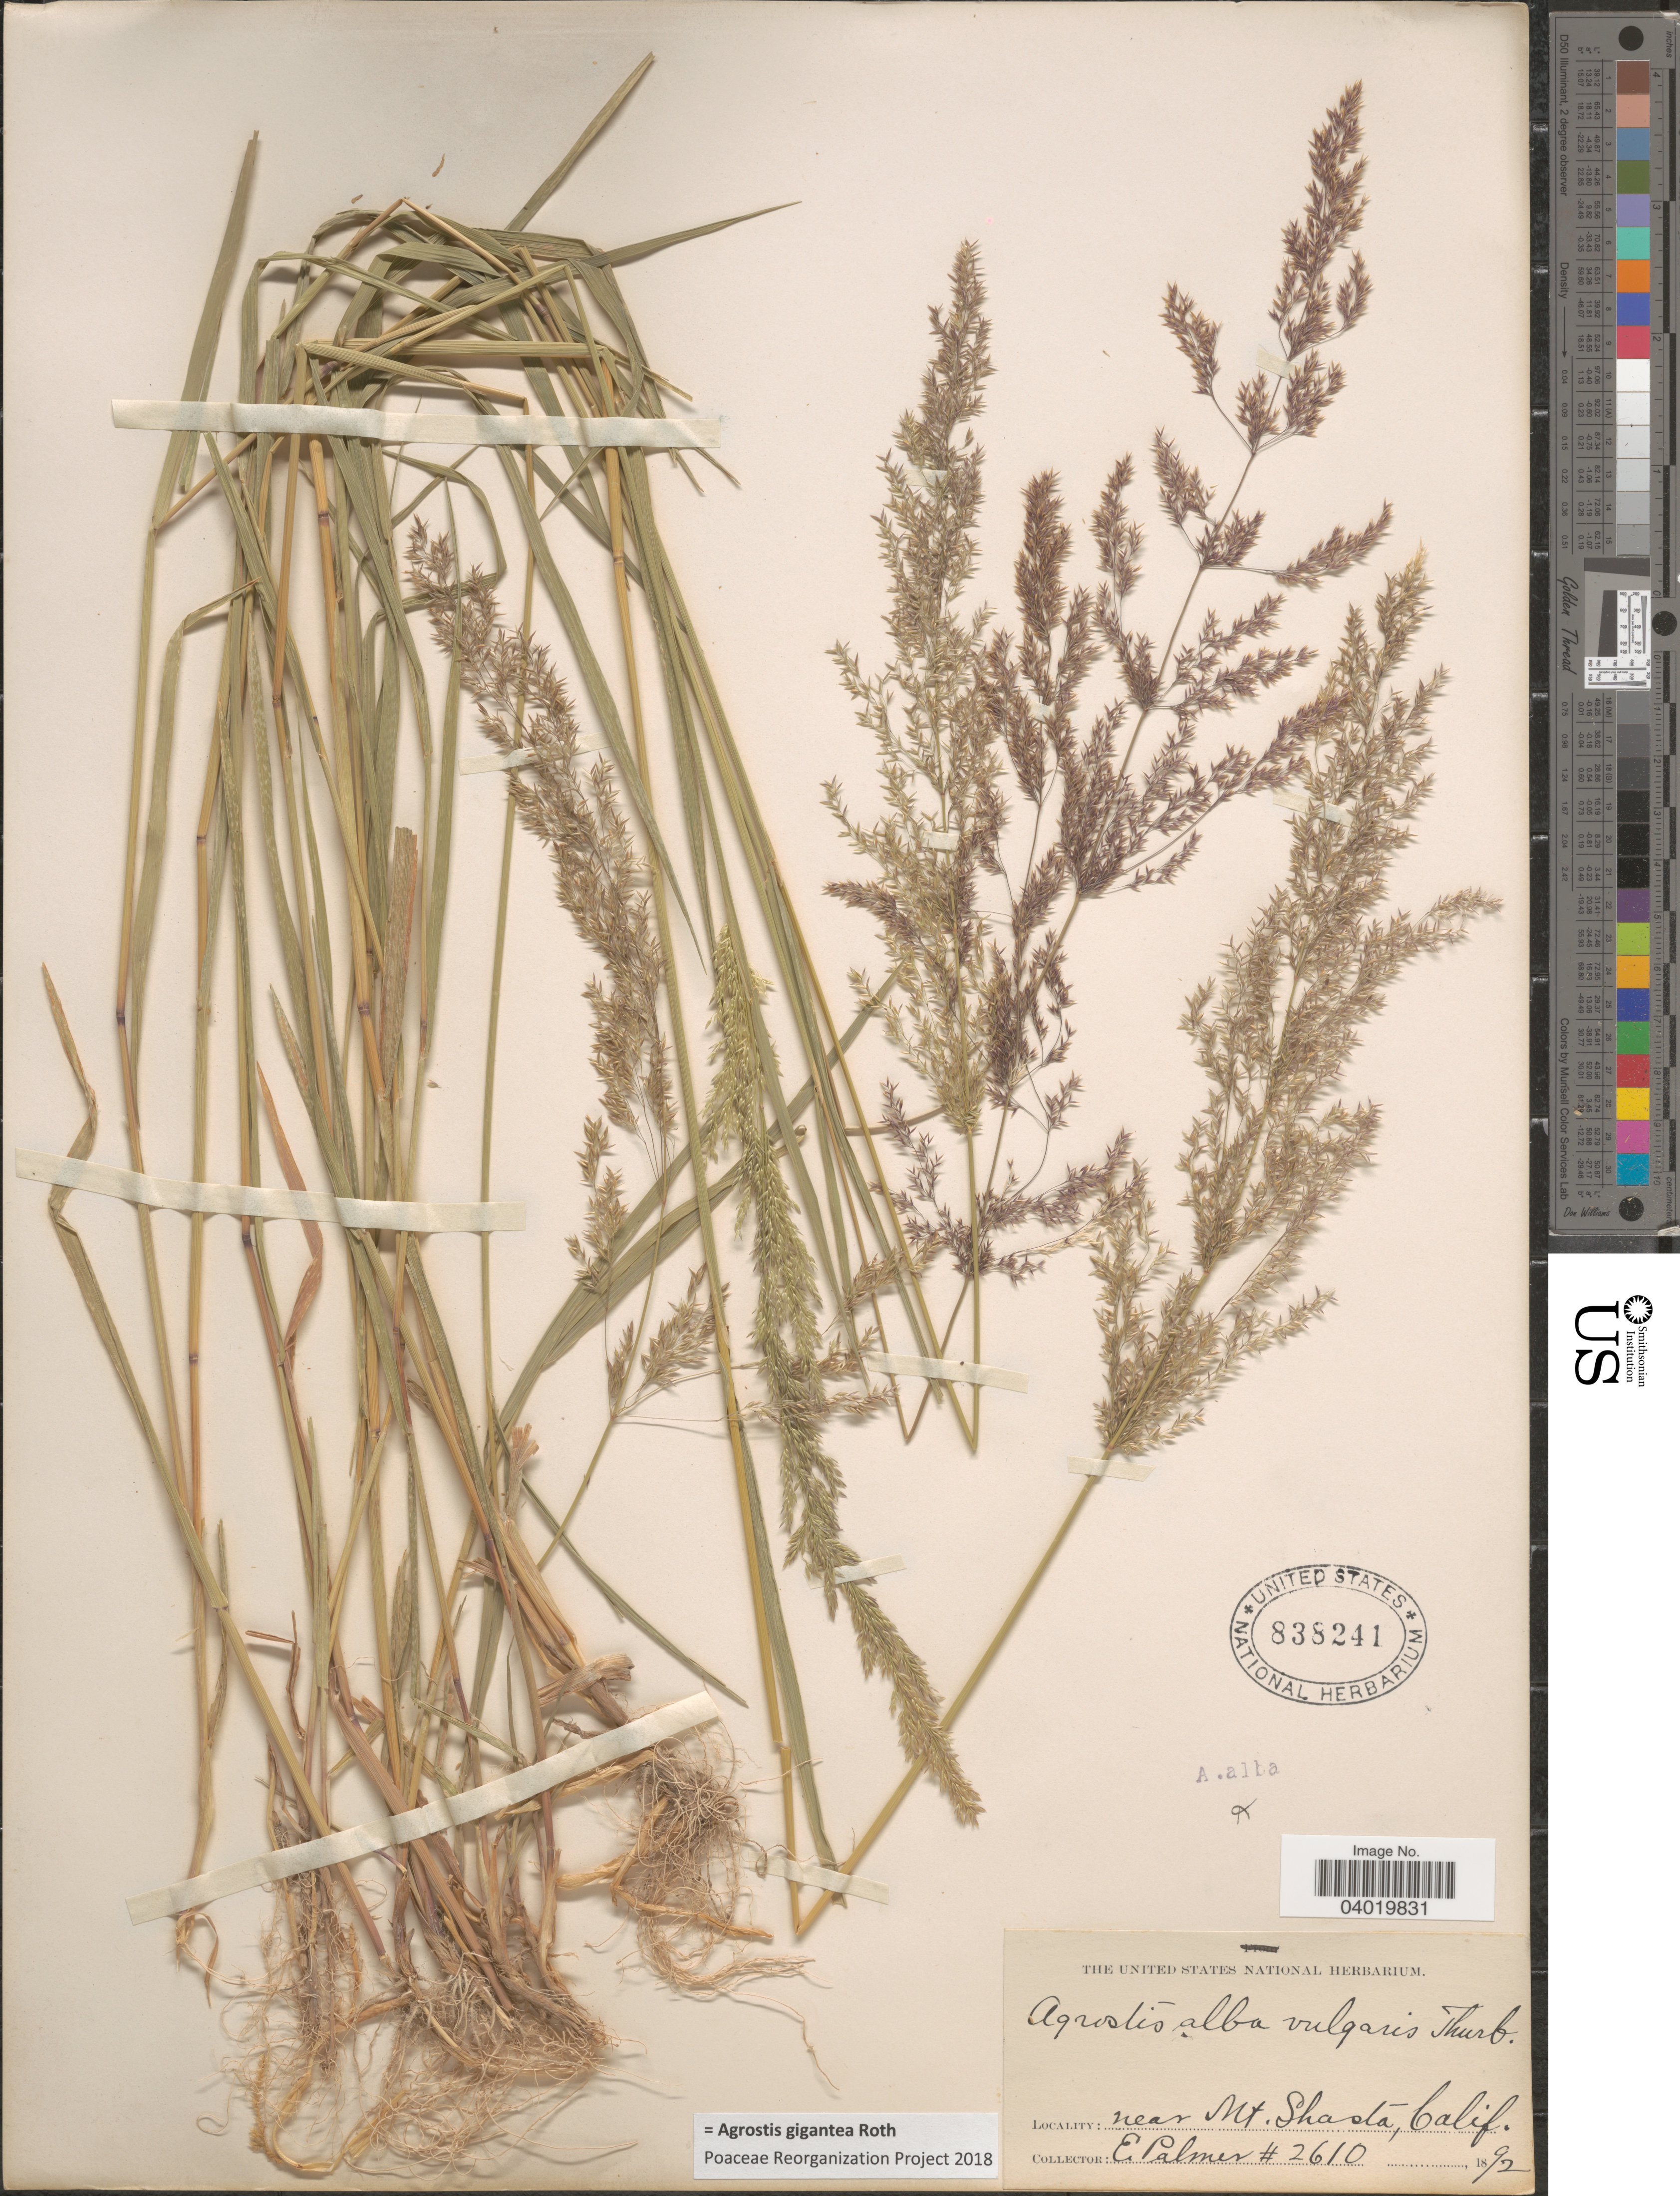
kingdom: Plantae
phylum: Tracheophyta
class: Liliopsida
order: Poales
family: Poaceae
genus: Agrostis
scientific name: Agrostis gigantea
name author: Roth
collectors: E. Palmer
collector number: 2610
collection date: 1892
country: United States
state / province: California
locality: Near Mt. Shasta.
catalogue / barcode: US 838241